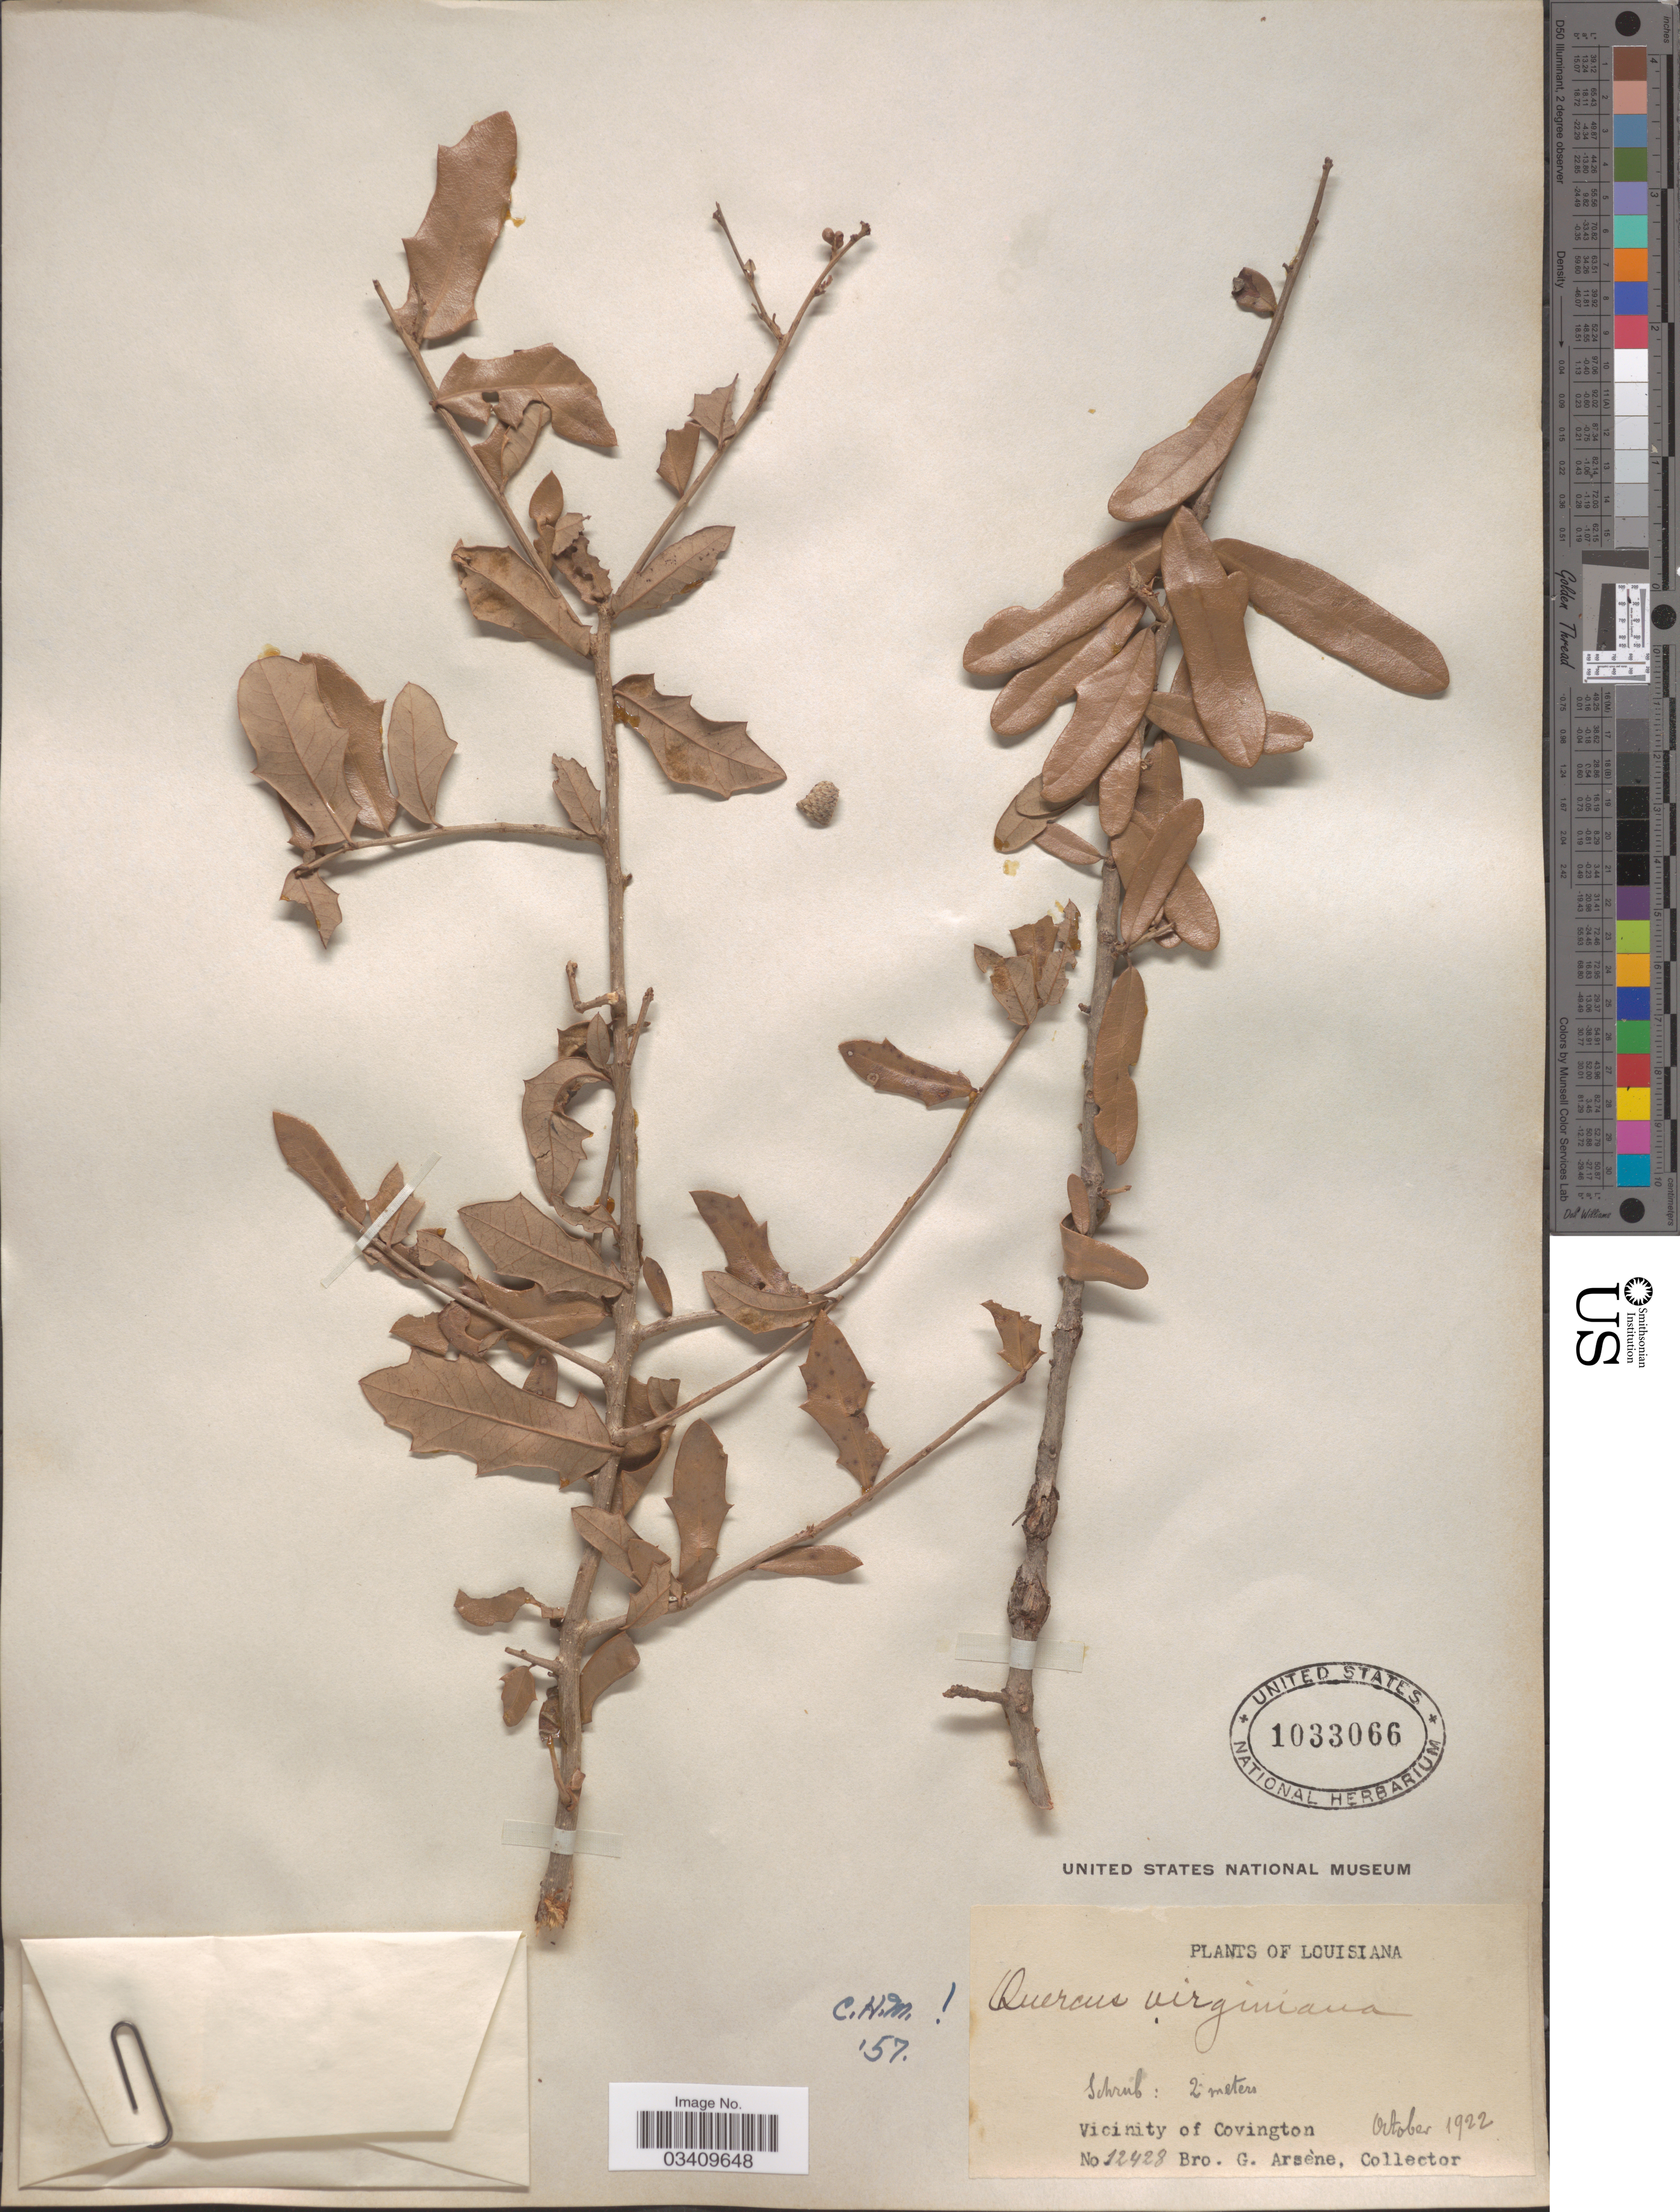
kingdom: Plantae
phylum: Tracheophyta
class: Magnoliopsida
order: Fagales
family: Fagaceae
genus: Quercus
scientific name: Quercus virginiana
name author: Mill.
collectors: Bro. G. Arsène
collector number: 12428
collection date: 1922-10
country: United States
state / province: Louisiana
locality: Vicinity of Covington.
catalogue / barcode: US 1033066